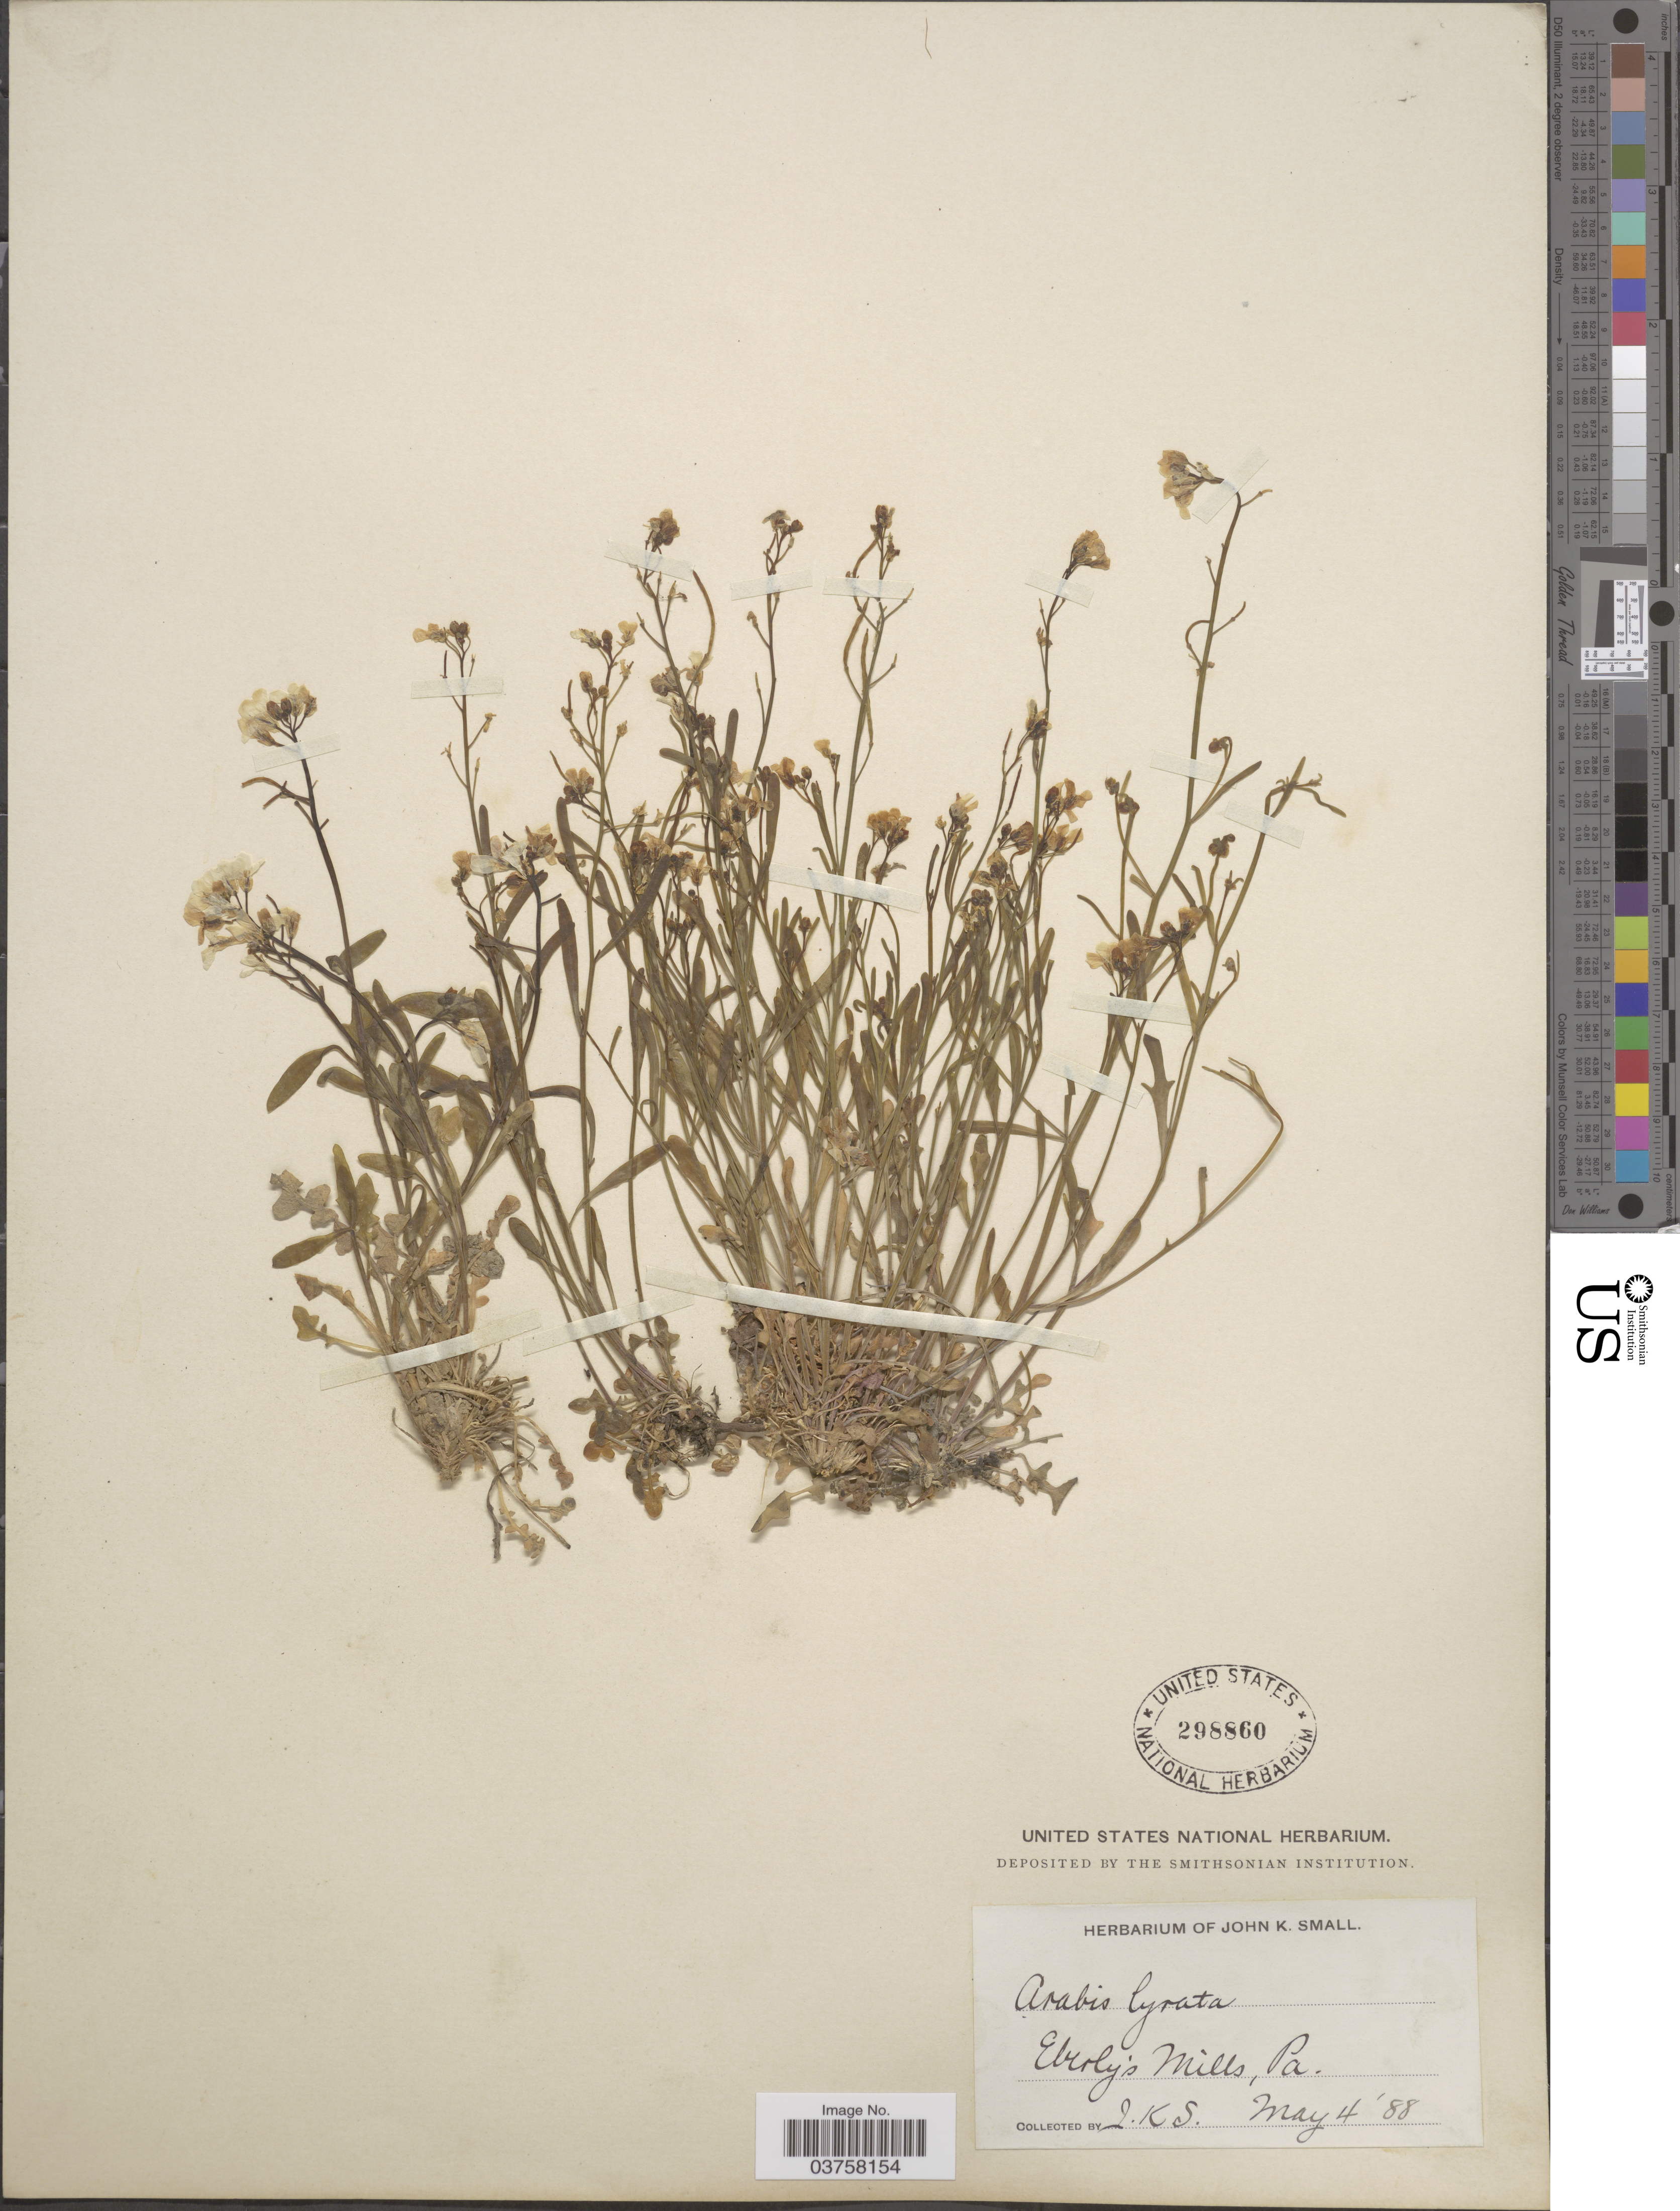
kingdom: Plantae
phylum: Tracheophyta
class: Magnoliopsida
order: Brassicales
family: Brassicaceae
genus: Arabis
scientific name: Arabis lyrata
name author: L.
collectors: J. K. Small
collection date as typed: Transcribed d/m/y: 4/5/88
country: United States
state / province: Pennsylvania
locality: Eberly's Mills.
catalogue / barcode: US 298860